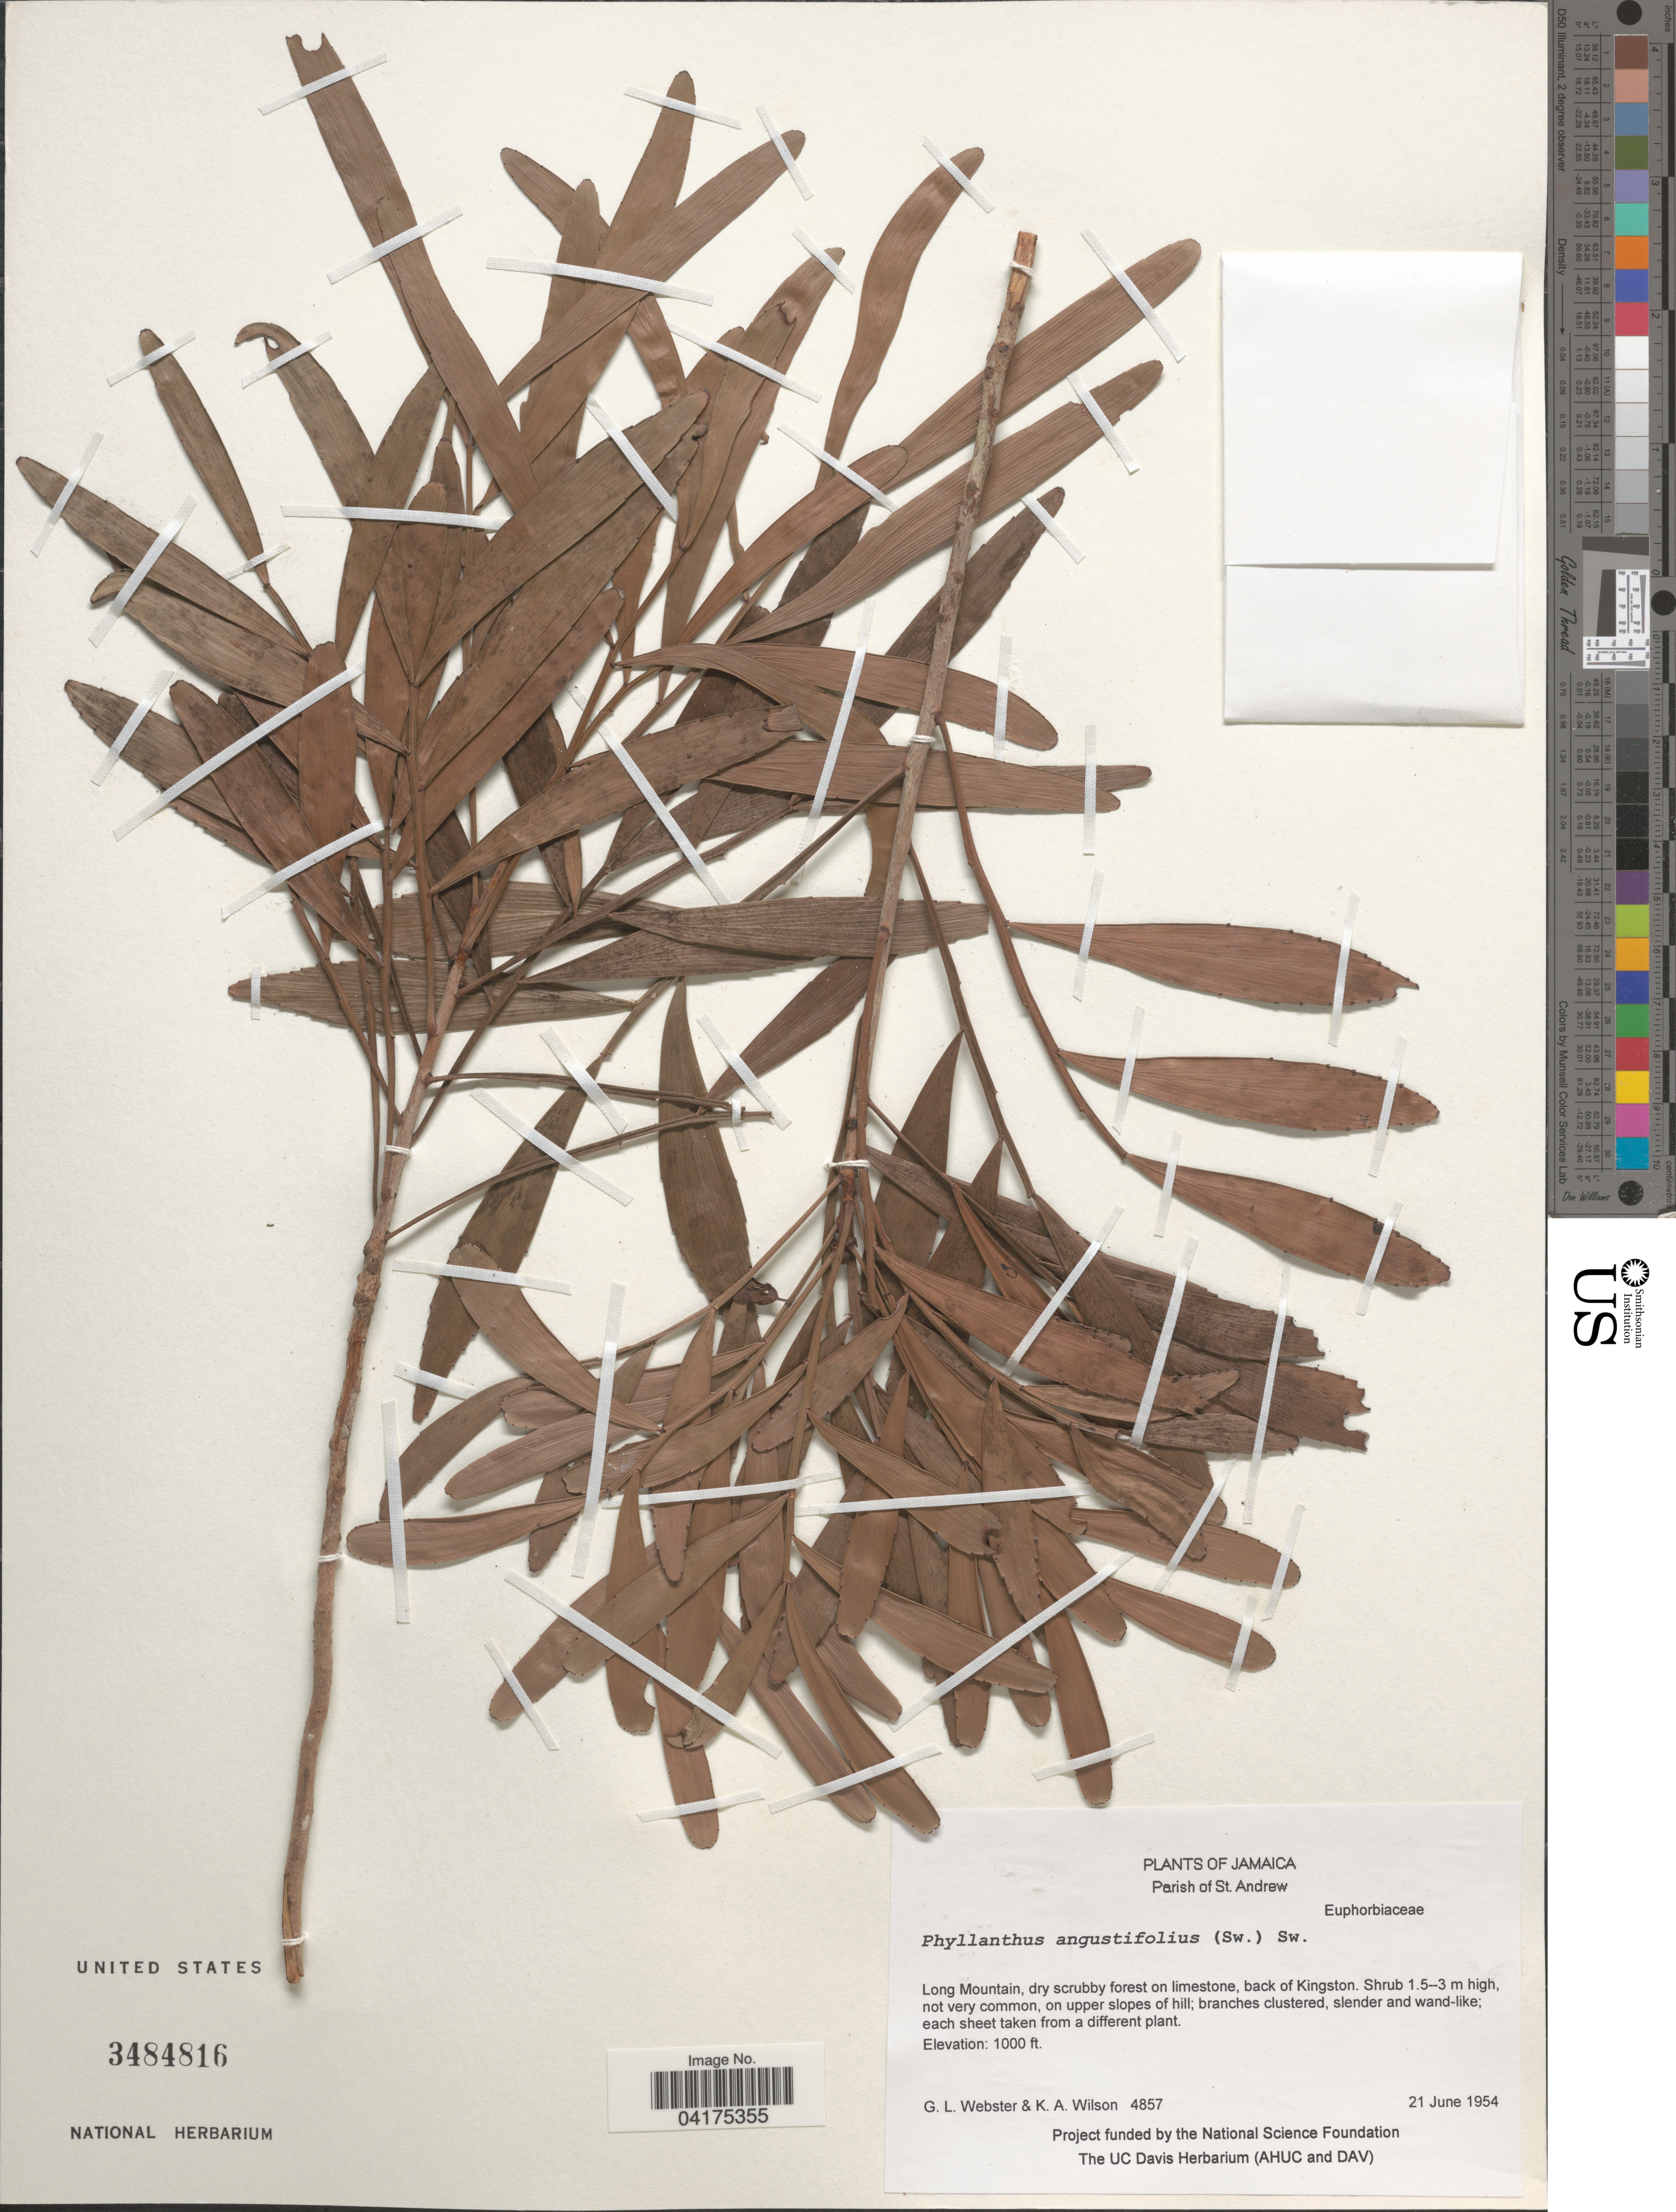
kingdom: Plantae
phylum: Tracheophyta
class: Magnoliopsida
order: Malpighiales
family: Phyllanthaceae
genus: Phyllanthus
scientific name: Phyllanthus angustifolius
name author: (Sw.) Sw.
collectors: G. L. Webster & K. A. Wilson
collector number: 4857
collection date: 1954-06-21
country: Jamaica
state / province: Saint Andrew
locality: Parish of St. Andrew. Long Mountain, dry scrubby forest on limestone, back of Kingston.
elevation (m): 305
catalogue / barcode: US 3484816